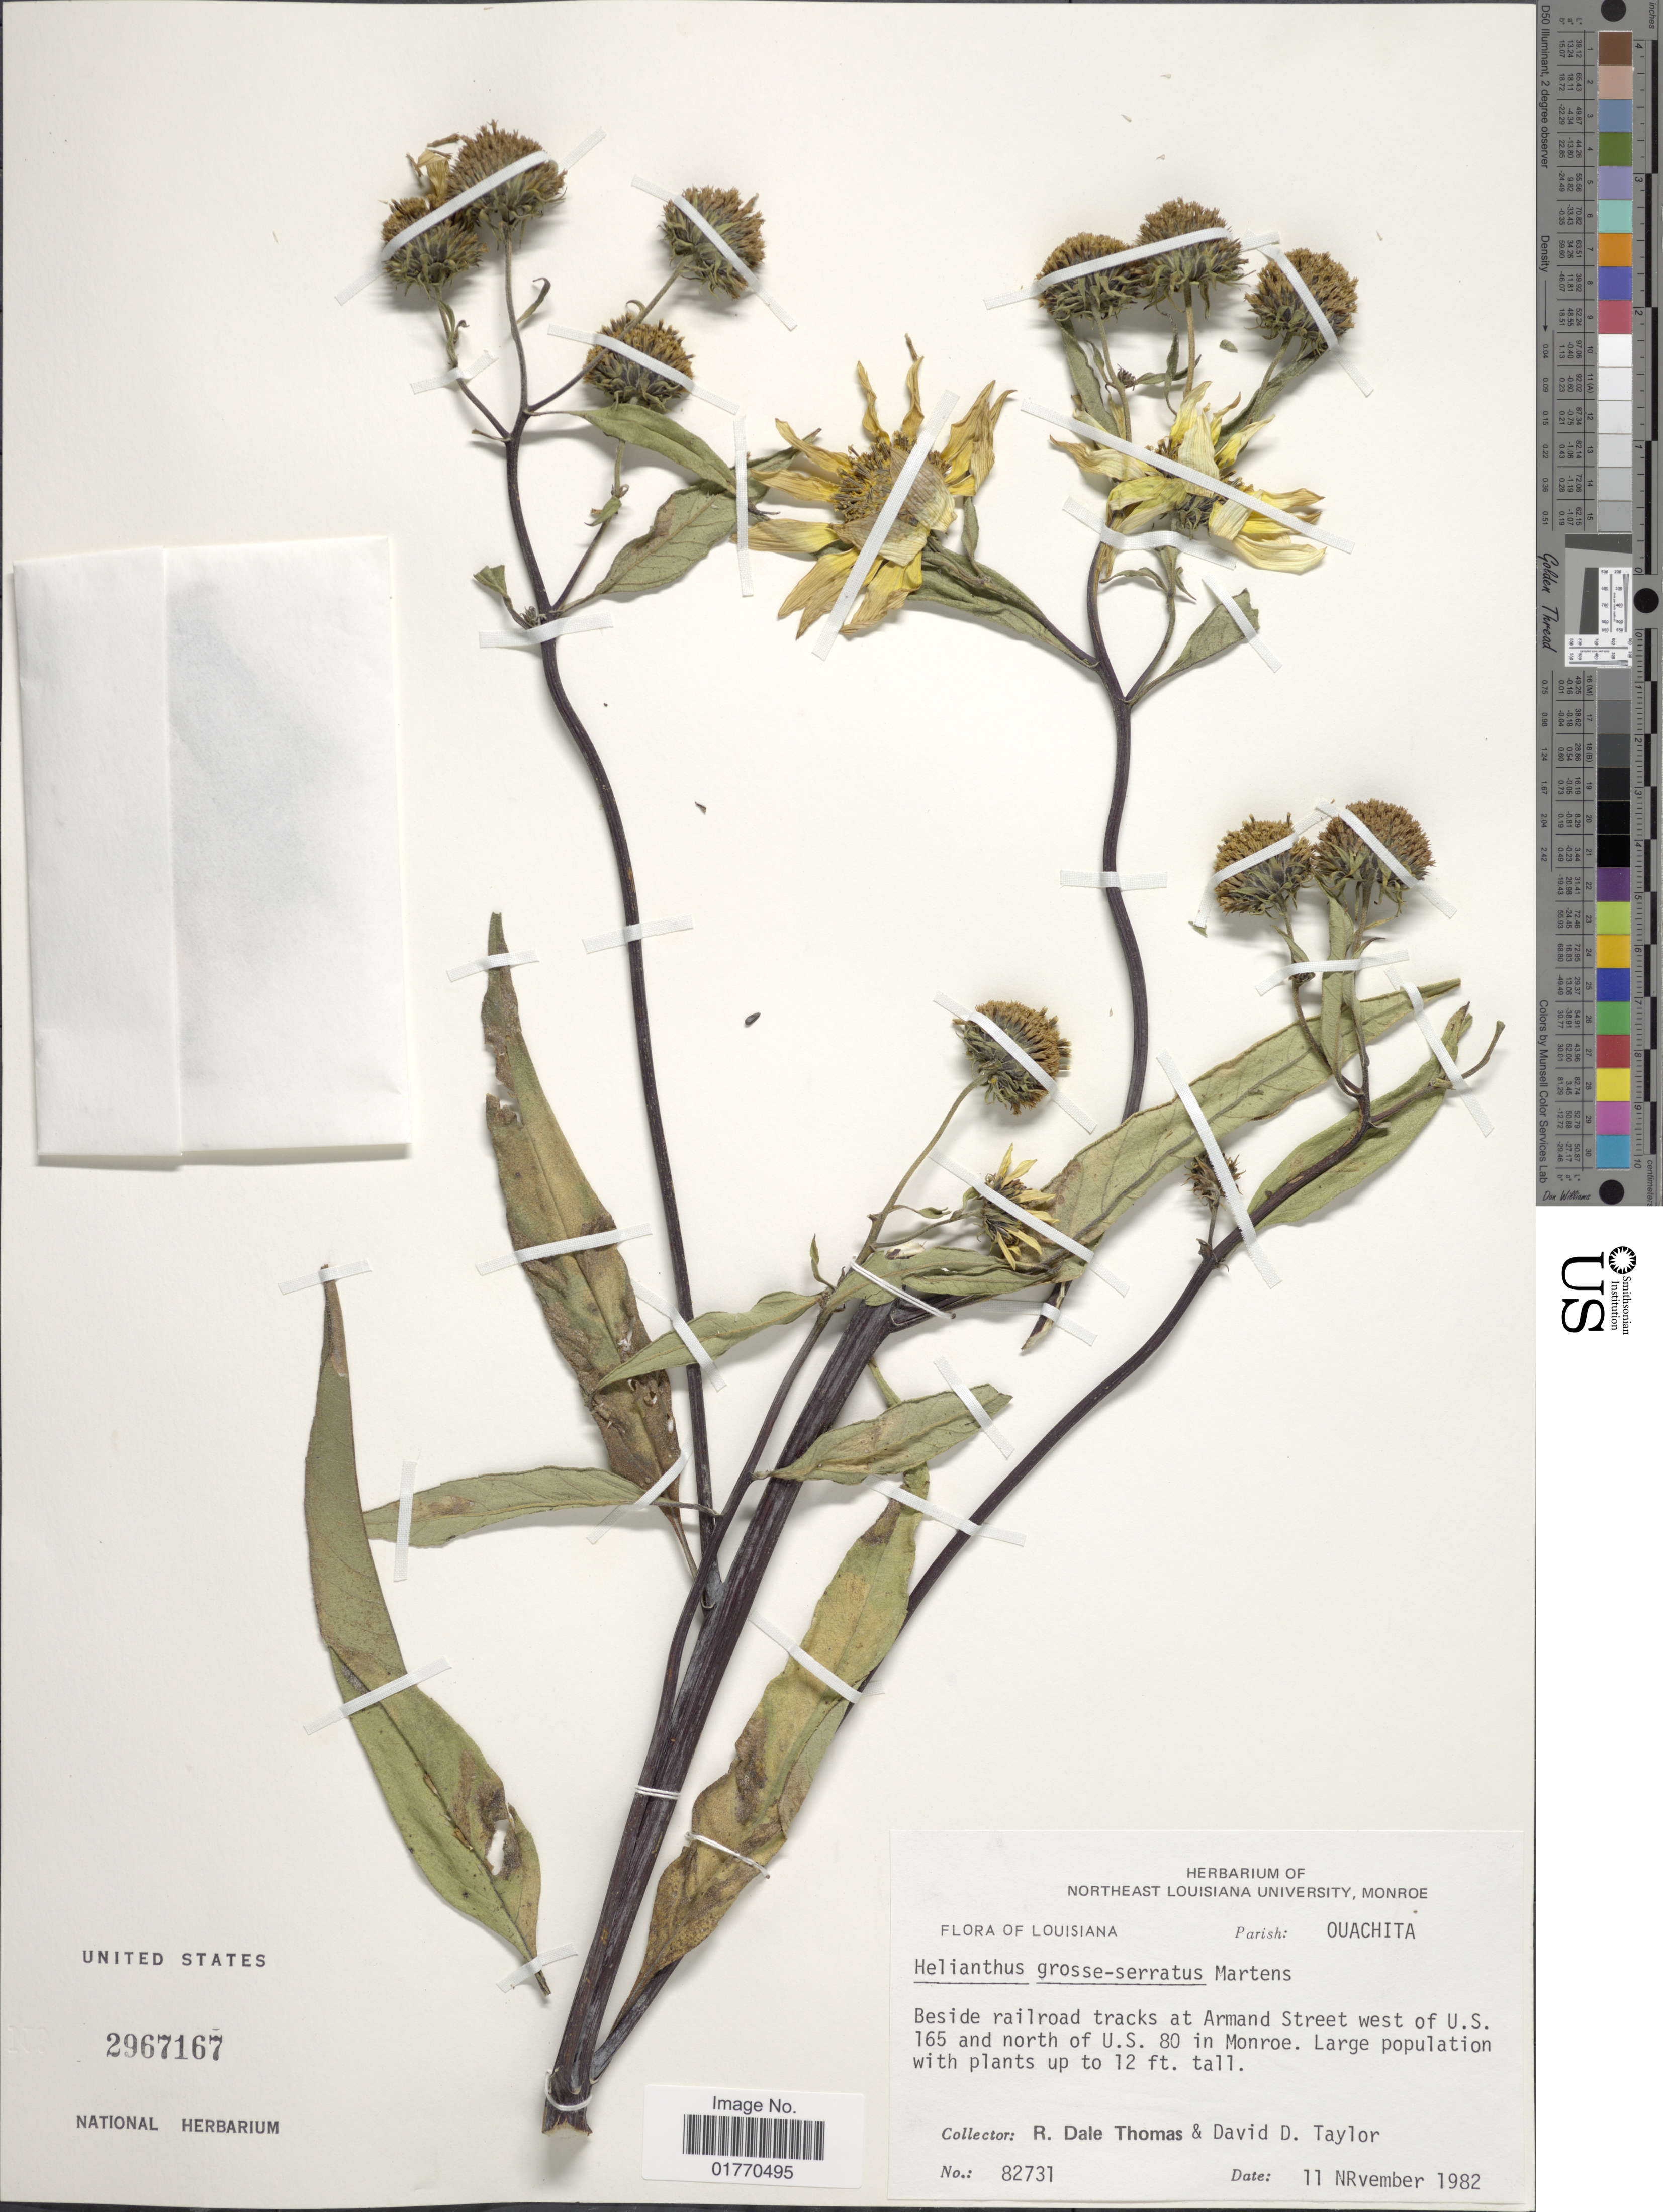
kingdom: Plantae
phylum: Tracheophyta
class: Magnoliopsida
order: Asterales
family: Asteraceae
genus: Helianthus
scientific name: Helianthus grosseserratus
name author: M. Martens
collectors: R. Thomas & D. Taylor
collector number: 82731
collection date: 1982-11-11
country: United States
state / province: Louisiana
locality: Beside railroad tracks at Armand Street west of U. S. 165 and nort. Parish: Ouachitah of U. S. 80 in Monroe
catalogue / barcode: US 2967167